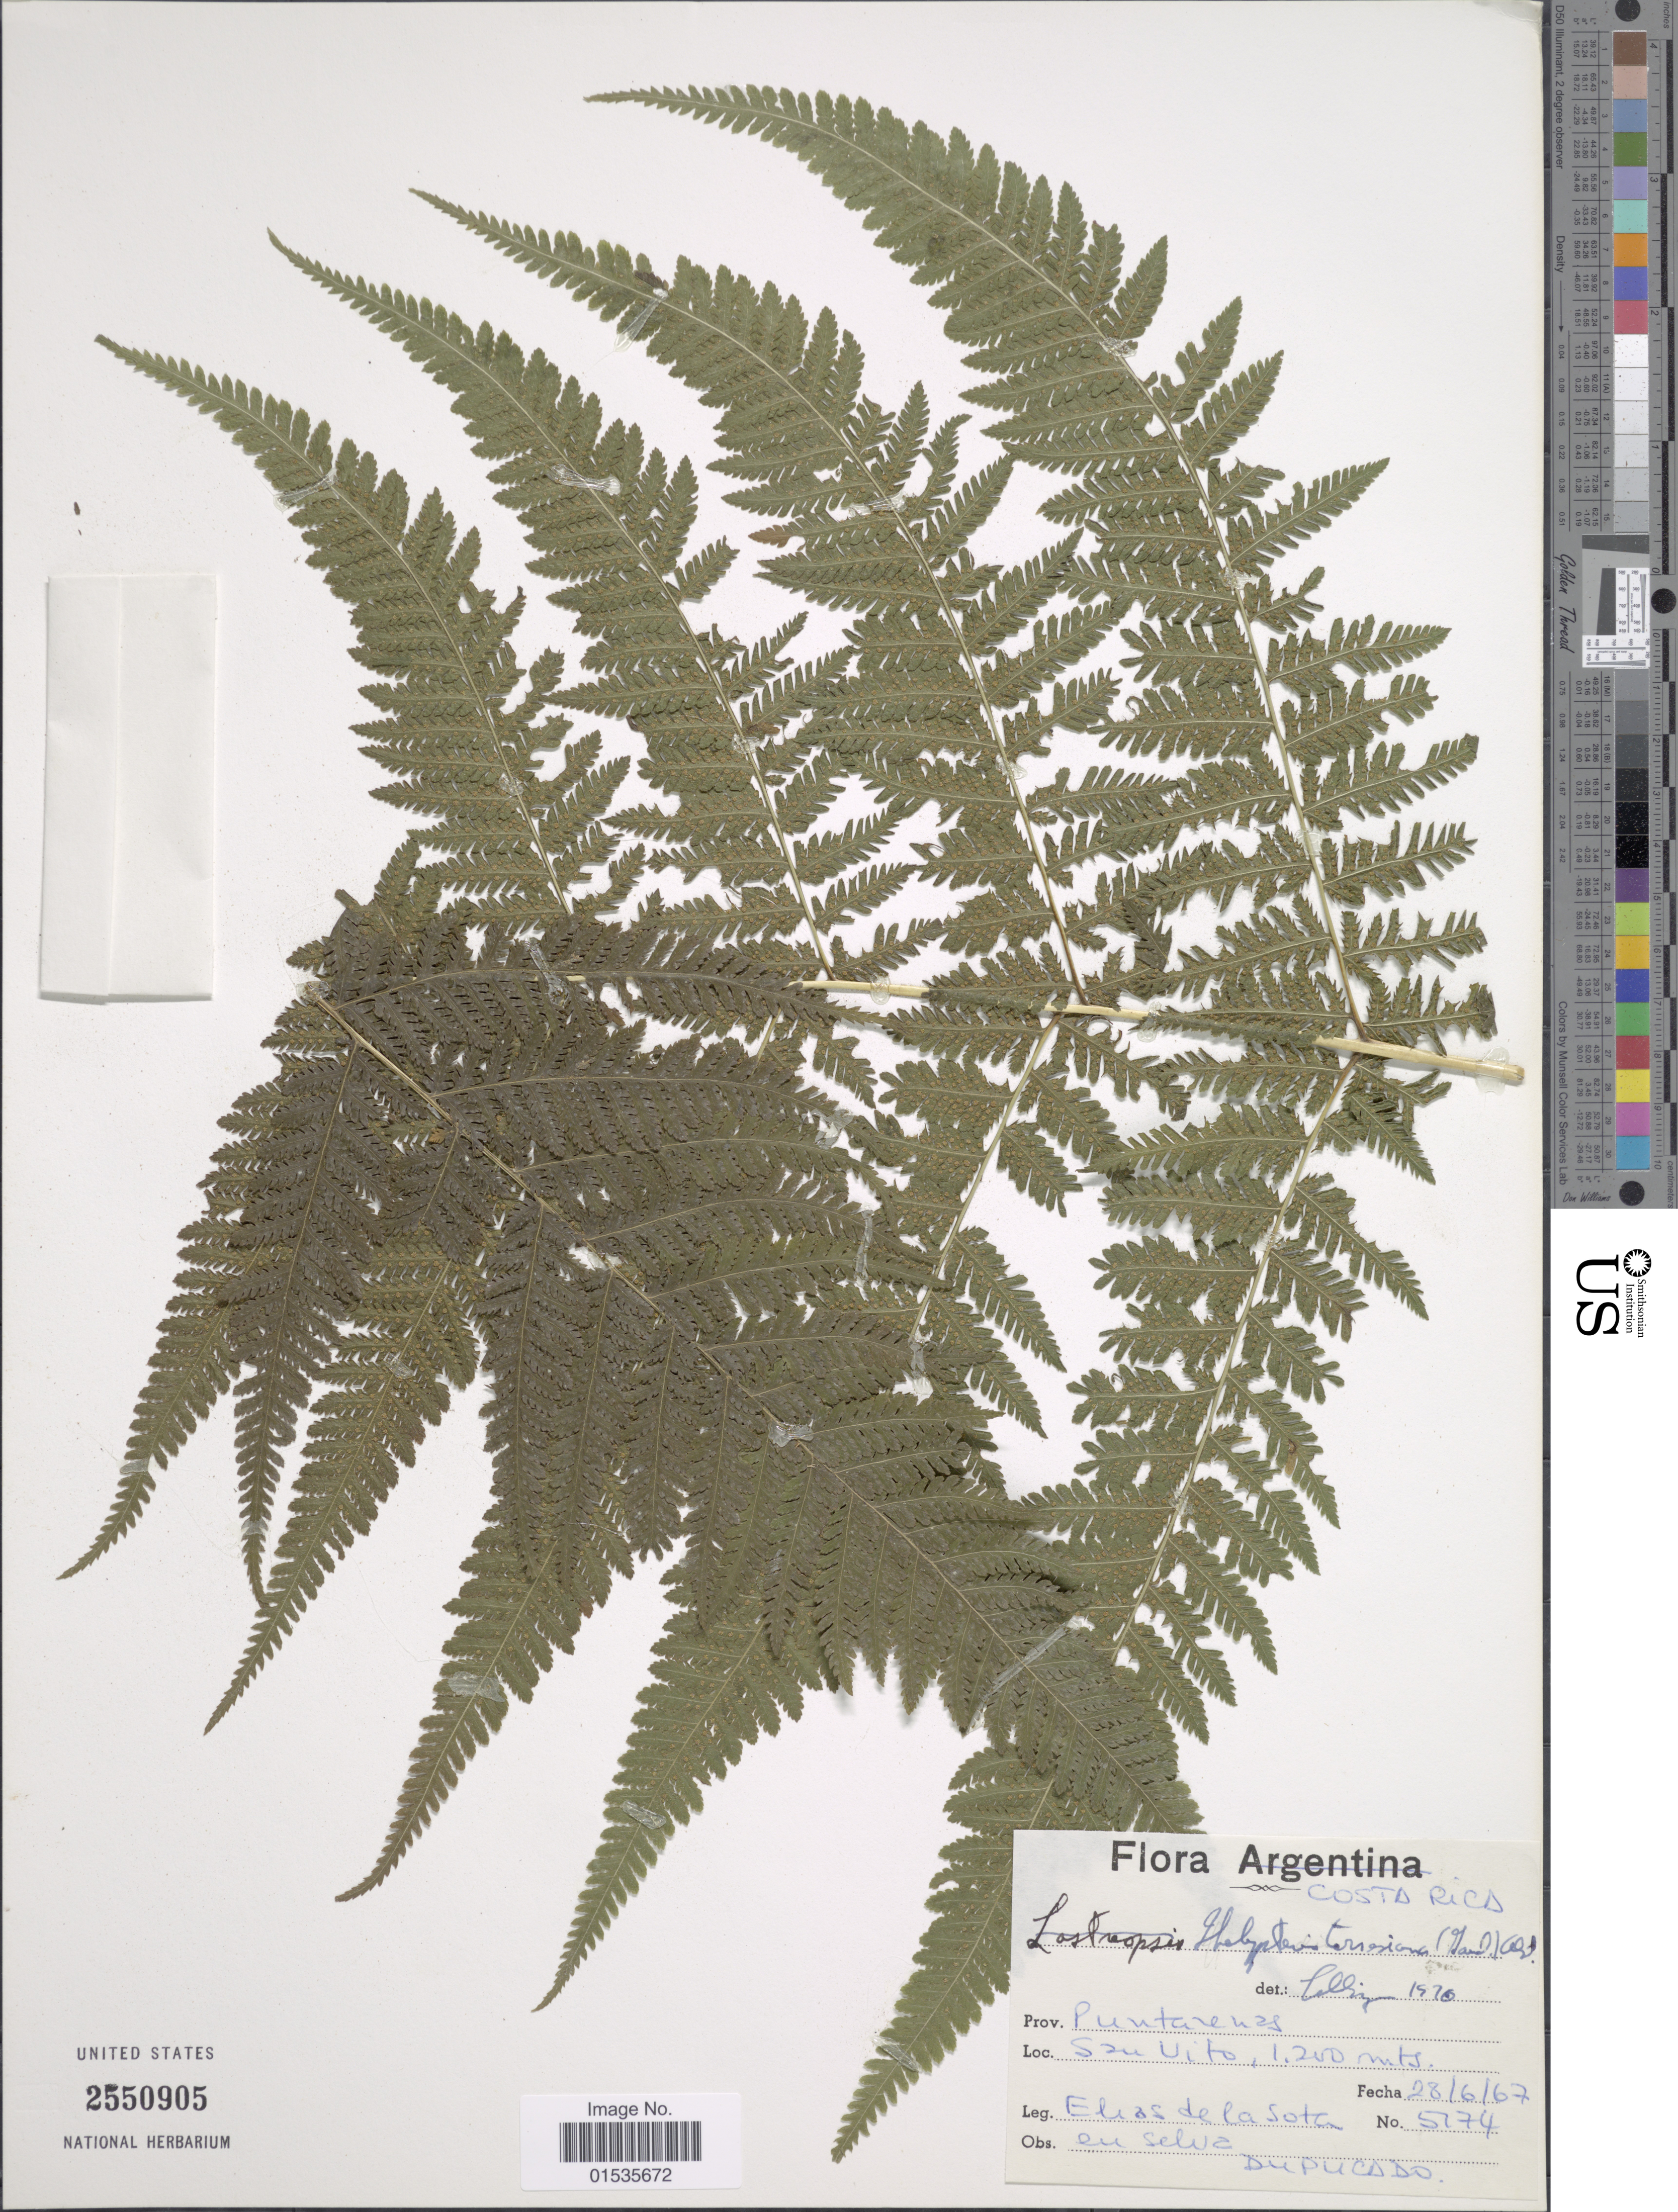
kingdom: Plantae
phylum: Tracheophyta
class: Polypodiopsida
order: Polypodiales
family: Thelypteridaceae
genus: Macrothelypteris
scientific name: Macrothelypteris torresiana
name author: (Gaudich.) Ching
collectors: E. R. de la Sota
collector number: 5174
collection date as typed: Transcribed d/m/y: 28/6/67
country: Costa Rica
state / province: Puntarenas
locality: Costa Rica, Prov. Puntarenas San Vito.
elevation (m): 1200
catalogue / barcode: US 2550905